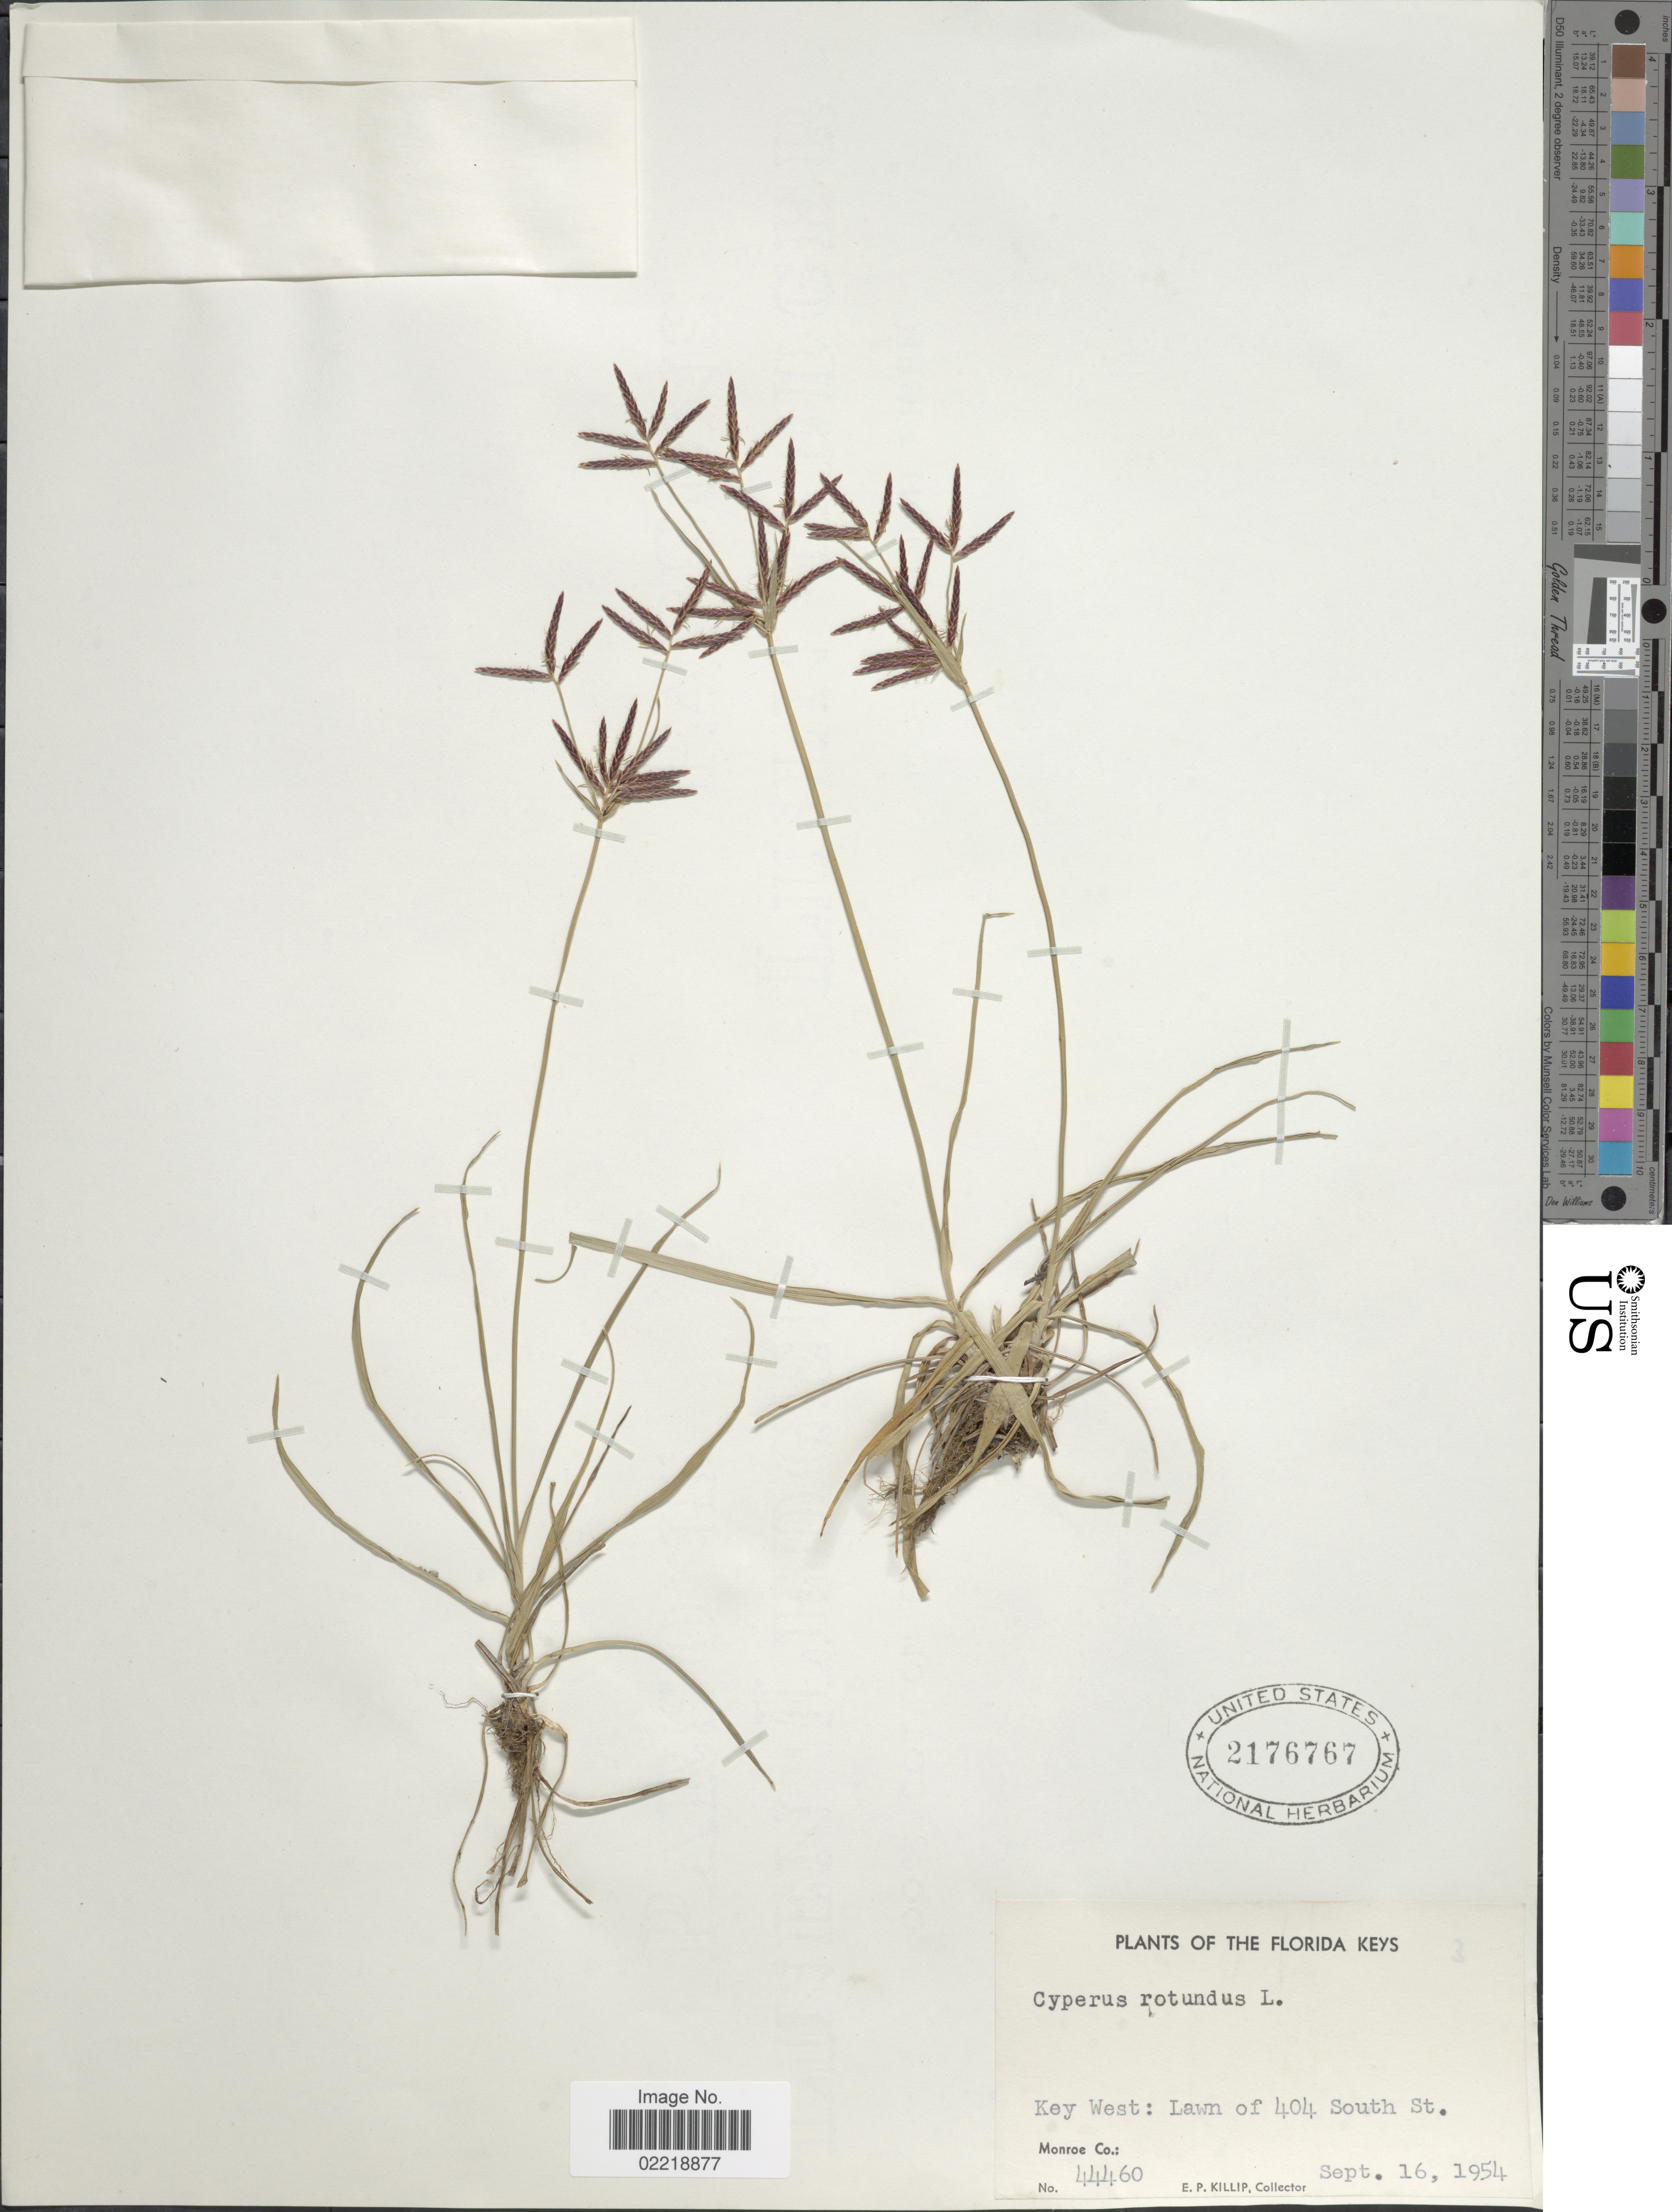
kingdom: Plantae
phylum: Tracheophyta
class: Liliopsida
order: Poales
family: Cyperaceae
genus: Cyperus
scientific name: Cyperus rotundus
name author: L.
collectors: E. P. Killip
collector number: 44460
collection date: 1954-09-16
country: United States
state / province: Florida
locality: Key West: Lawn of 404 South St. Monroe Co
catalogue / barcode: US 2176767